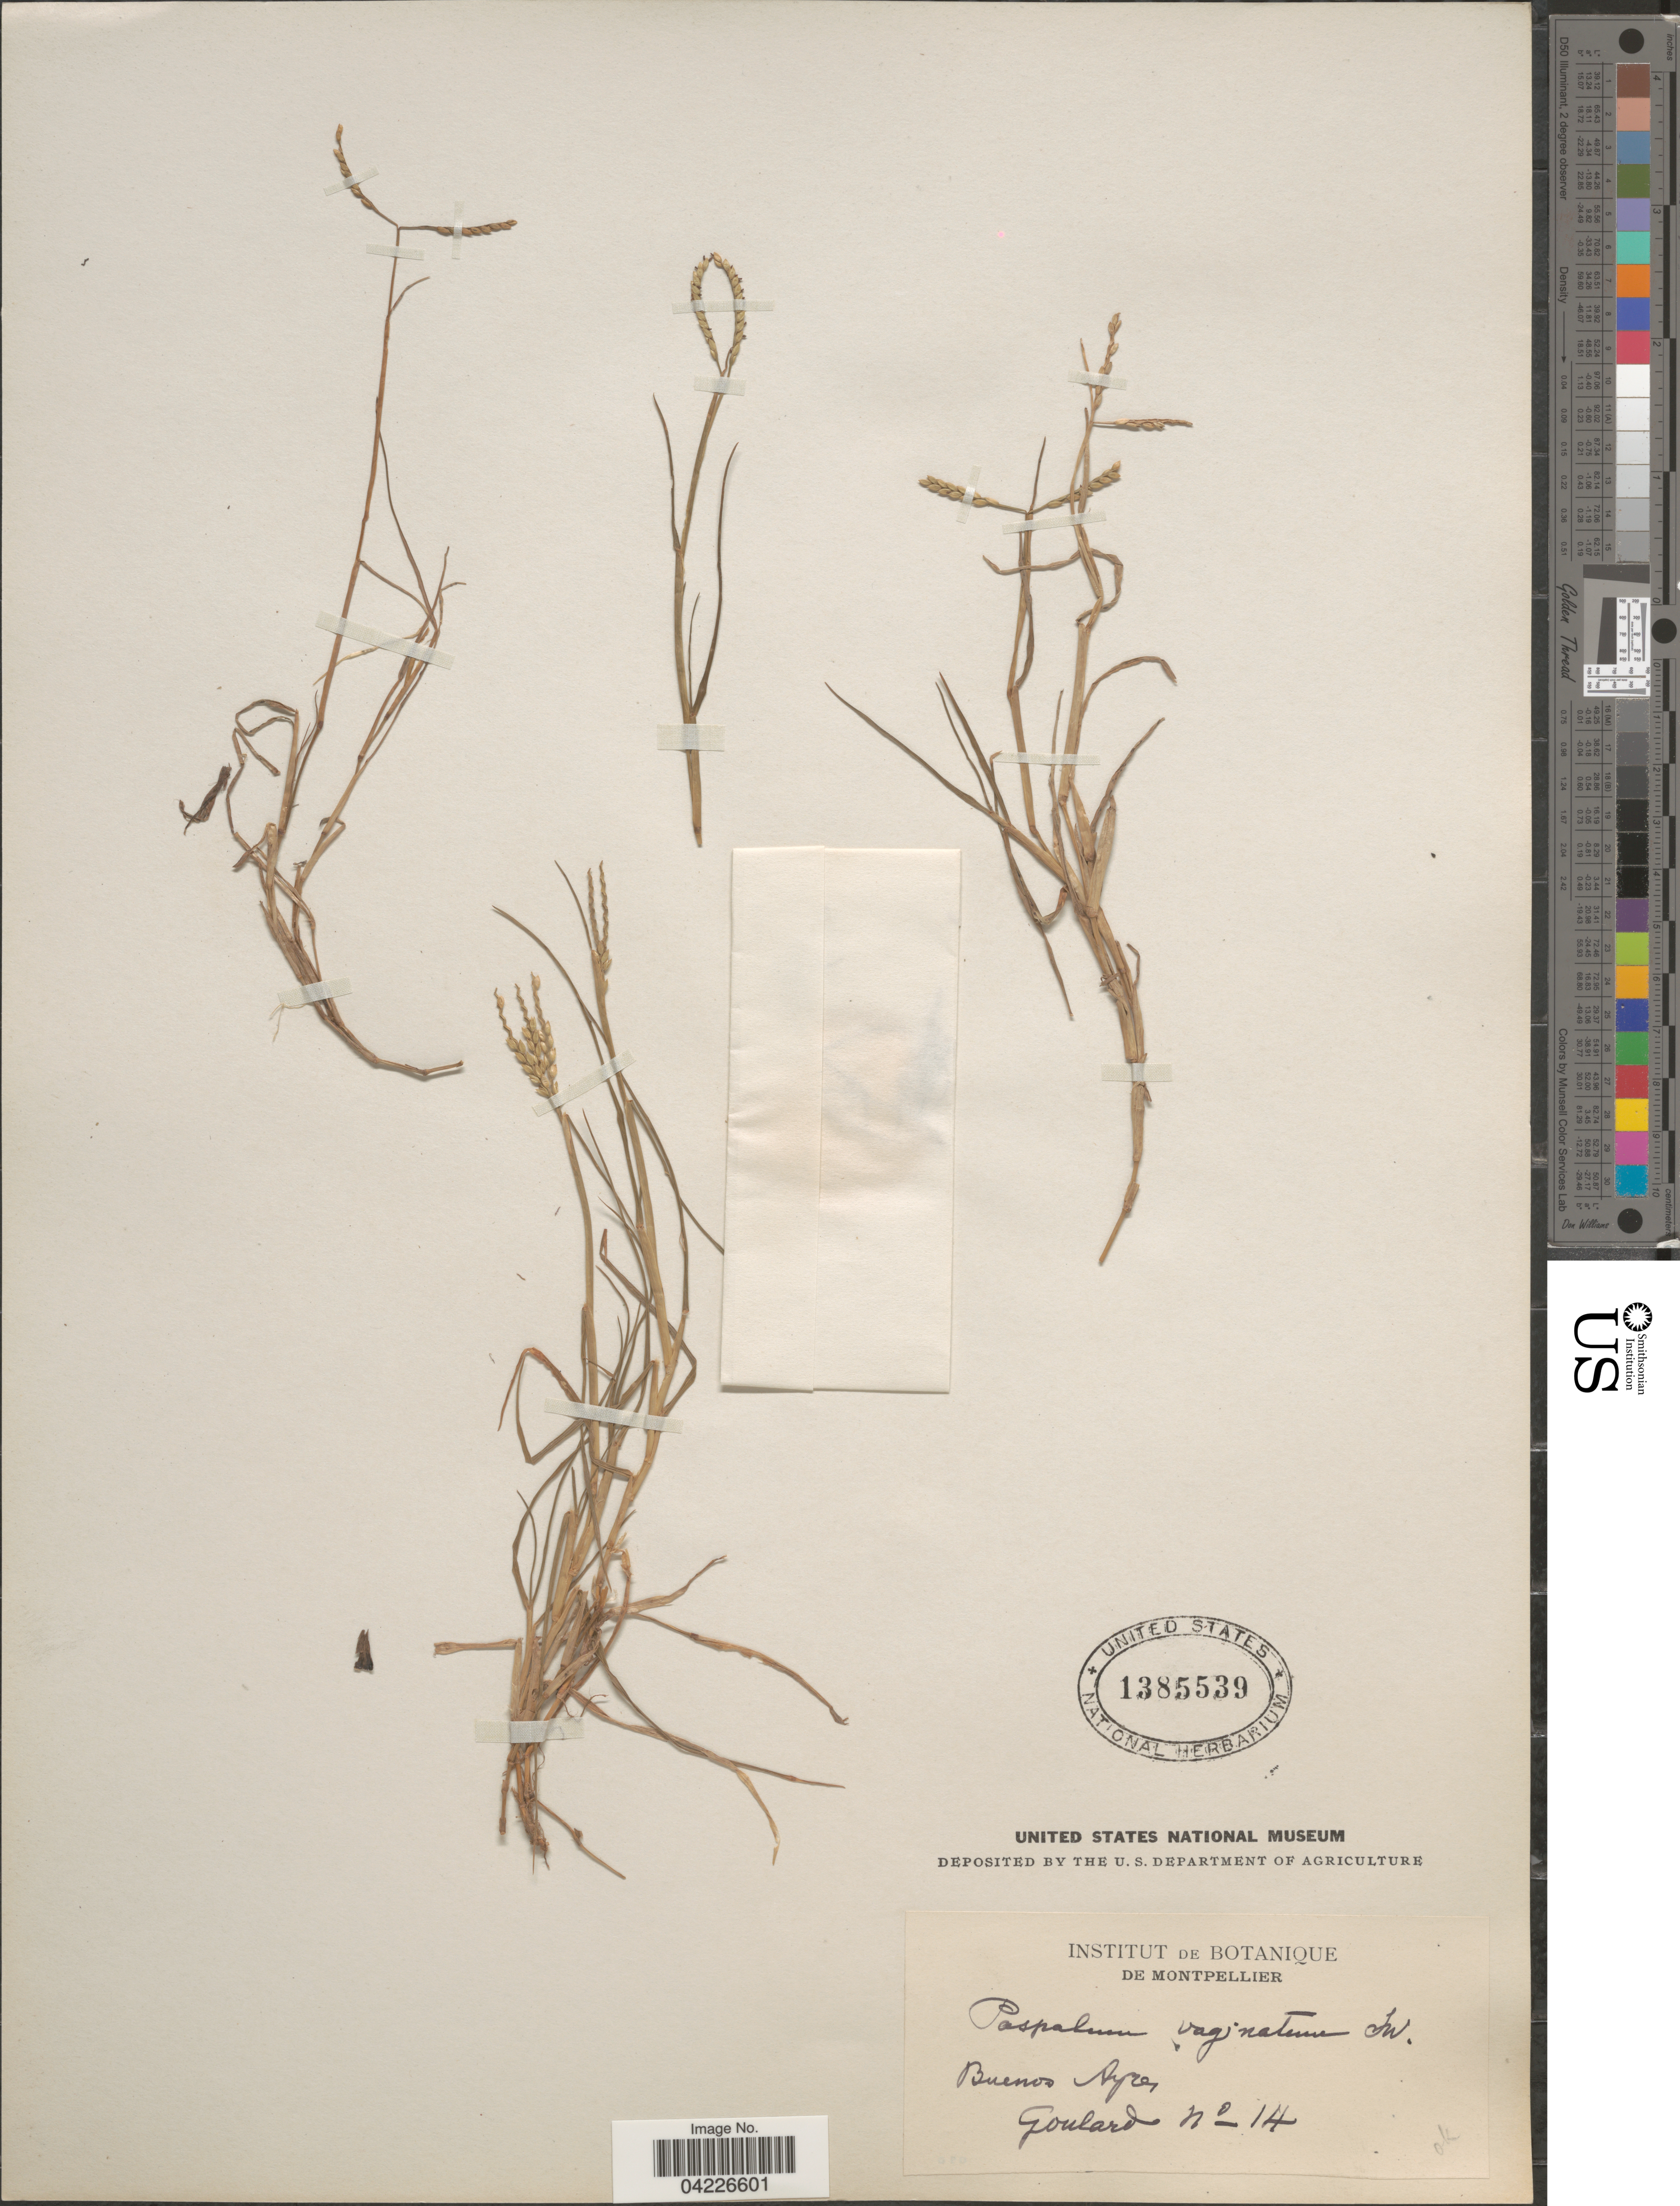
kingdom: Plantae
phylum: Tracheophyta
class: Liliopsida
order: Poales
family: Poaceae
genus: Paspalum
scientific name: Paspalum vaginatum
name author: Sw.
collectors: Goulard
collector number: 14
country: Argentina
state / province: Buenos Aires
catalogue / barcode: US 1385539